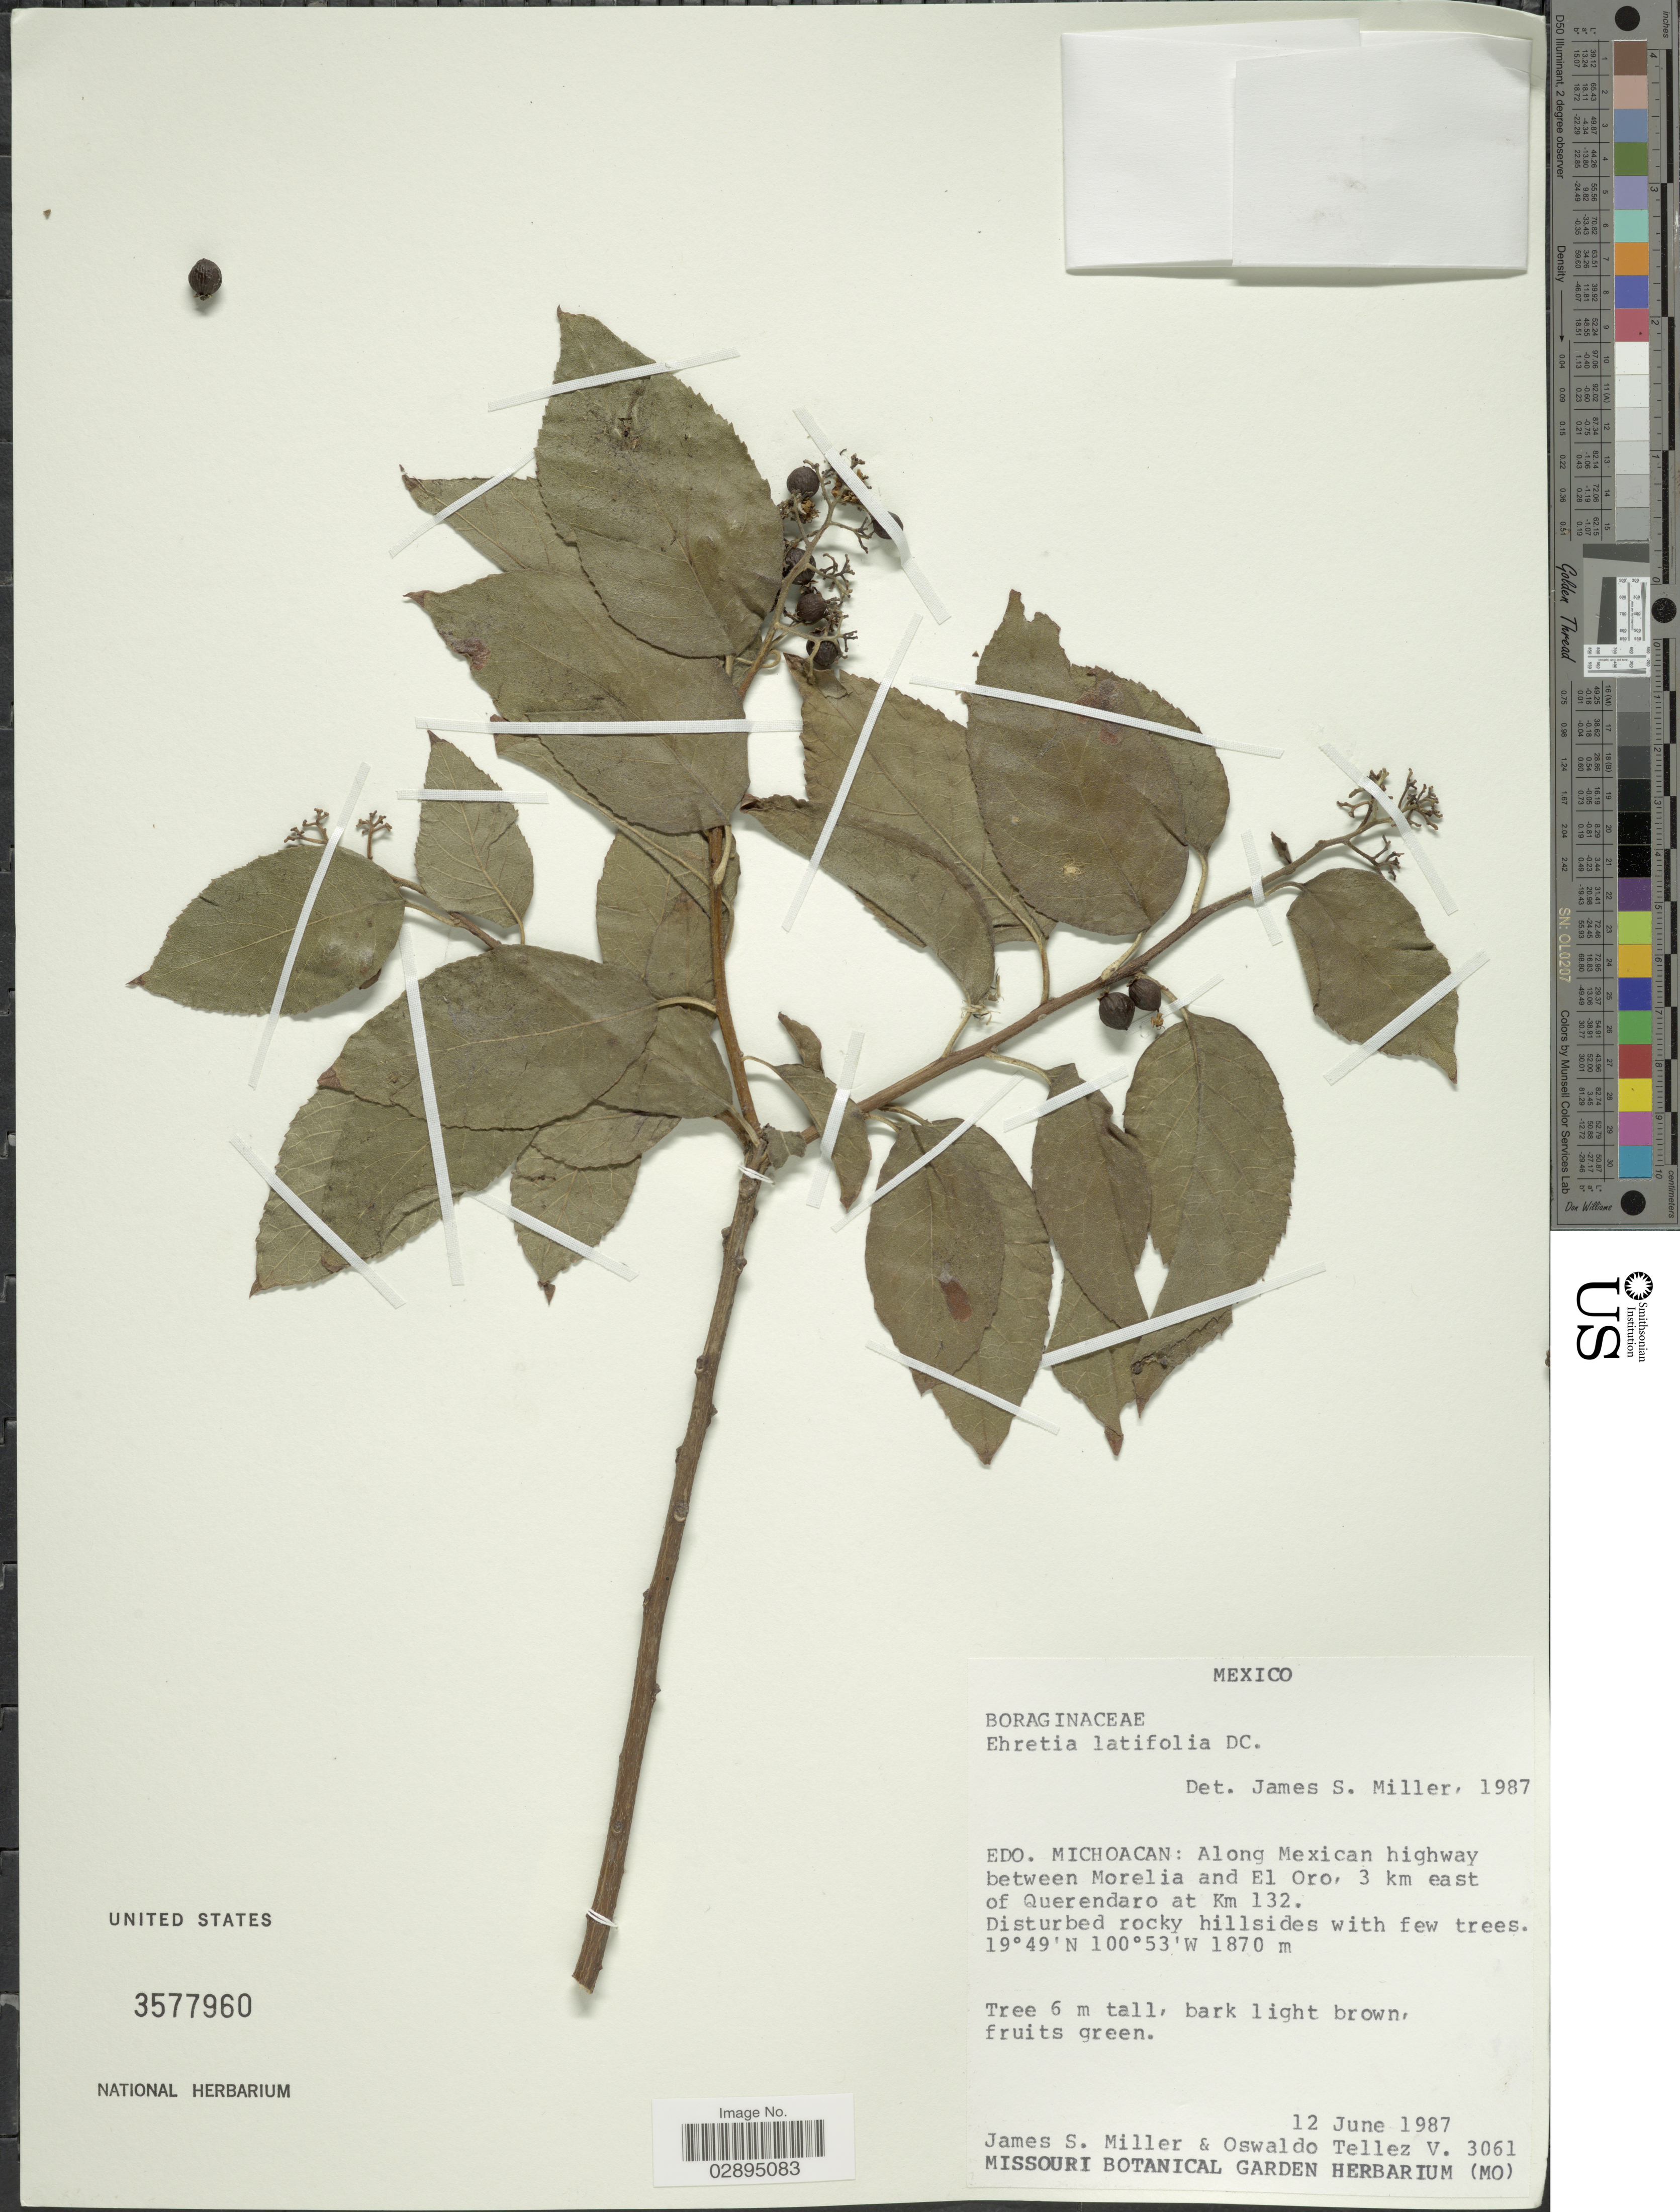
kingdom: Plantae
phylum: Tracheophyta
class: Magnoliopsida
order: Boraginales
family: Ehretiaceae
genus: Ehretia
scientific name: Ehretia latifolia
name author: DC.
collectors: J. S. Miller & O. Téllez V.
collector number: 3061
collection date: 1987-06-12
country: Mexico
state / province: Michoacán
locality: Edo. Michoacan: Along Mexican highway between Morelia and El Oro, 3 km east of Querendaro at Km 132.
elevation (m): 1870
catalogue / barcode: US 3577960